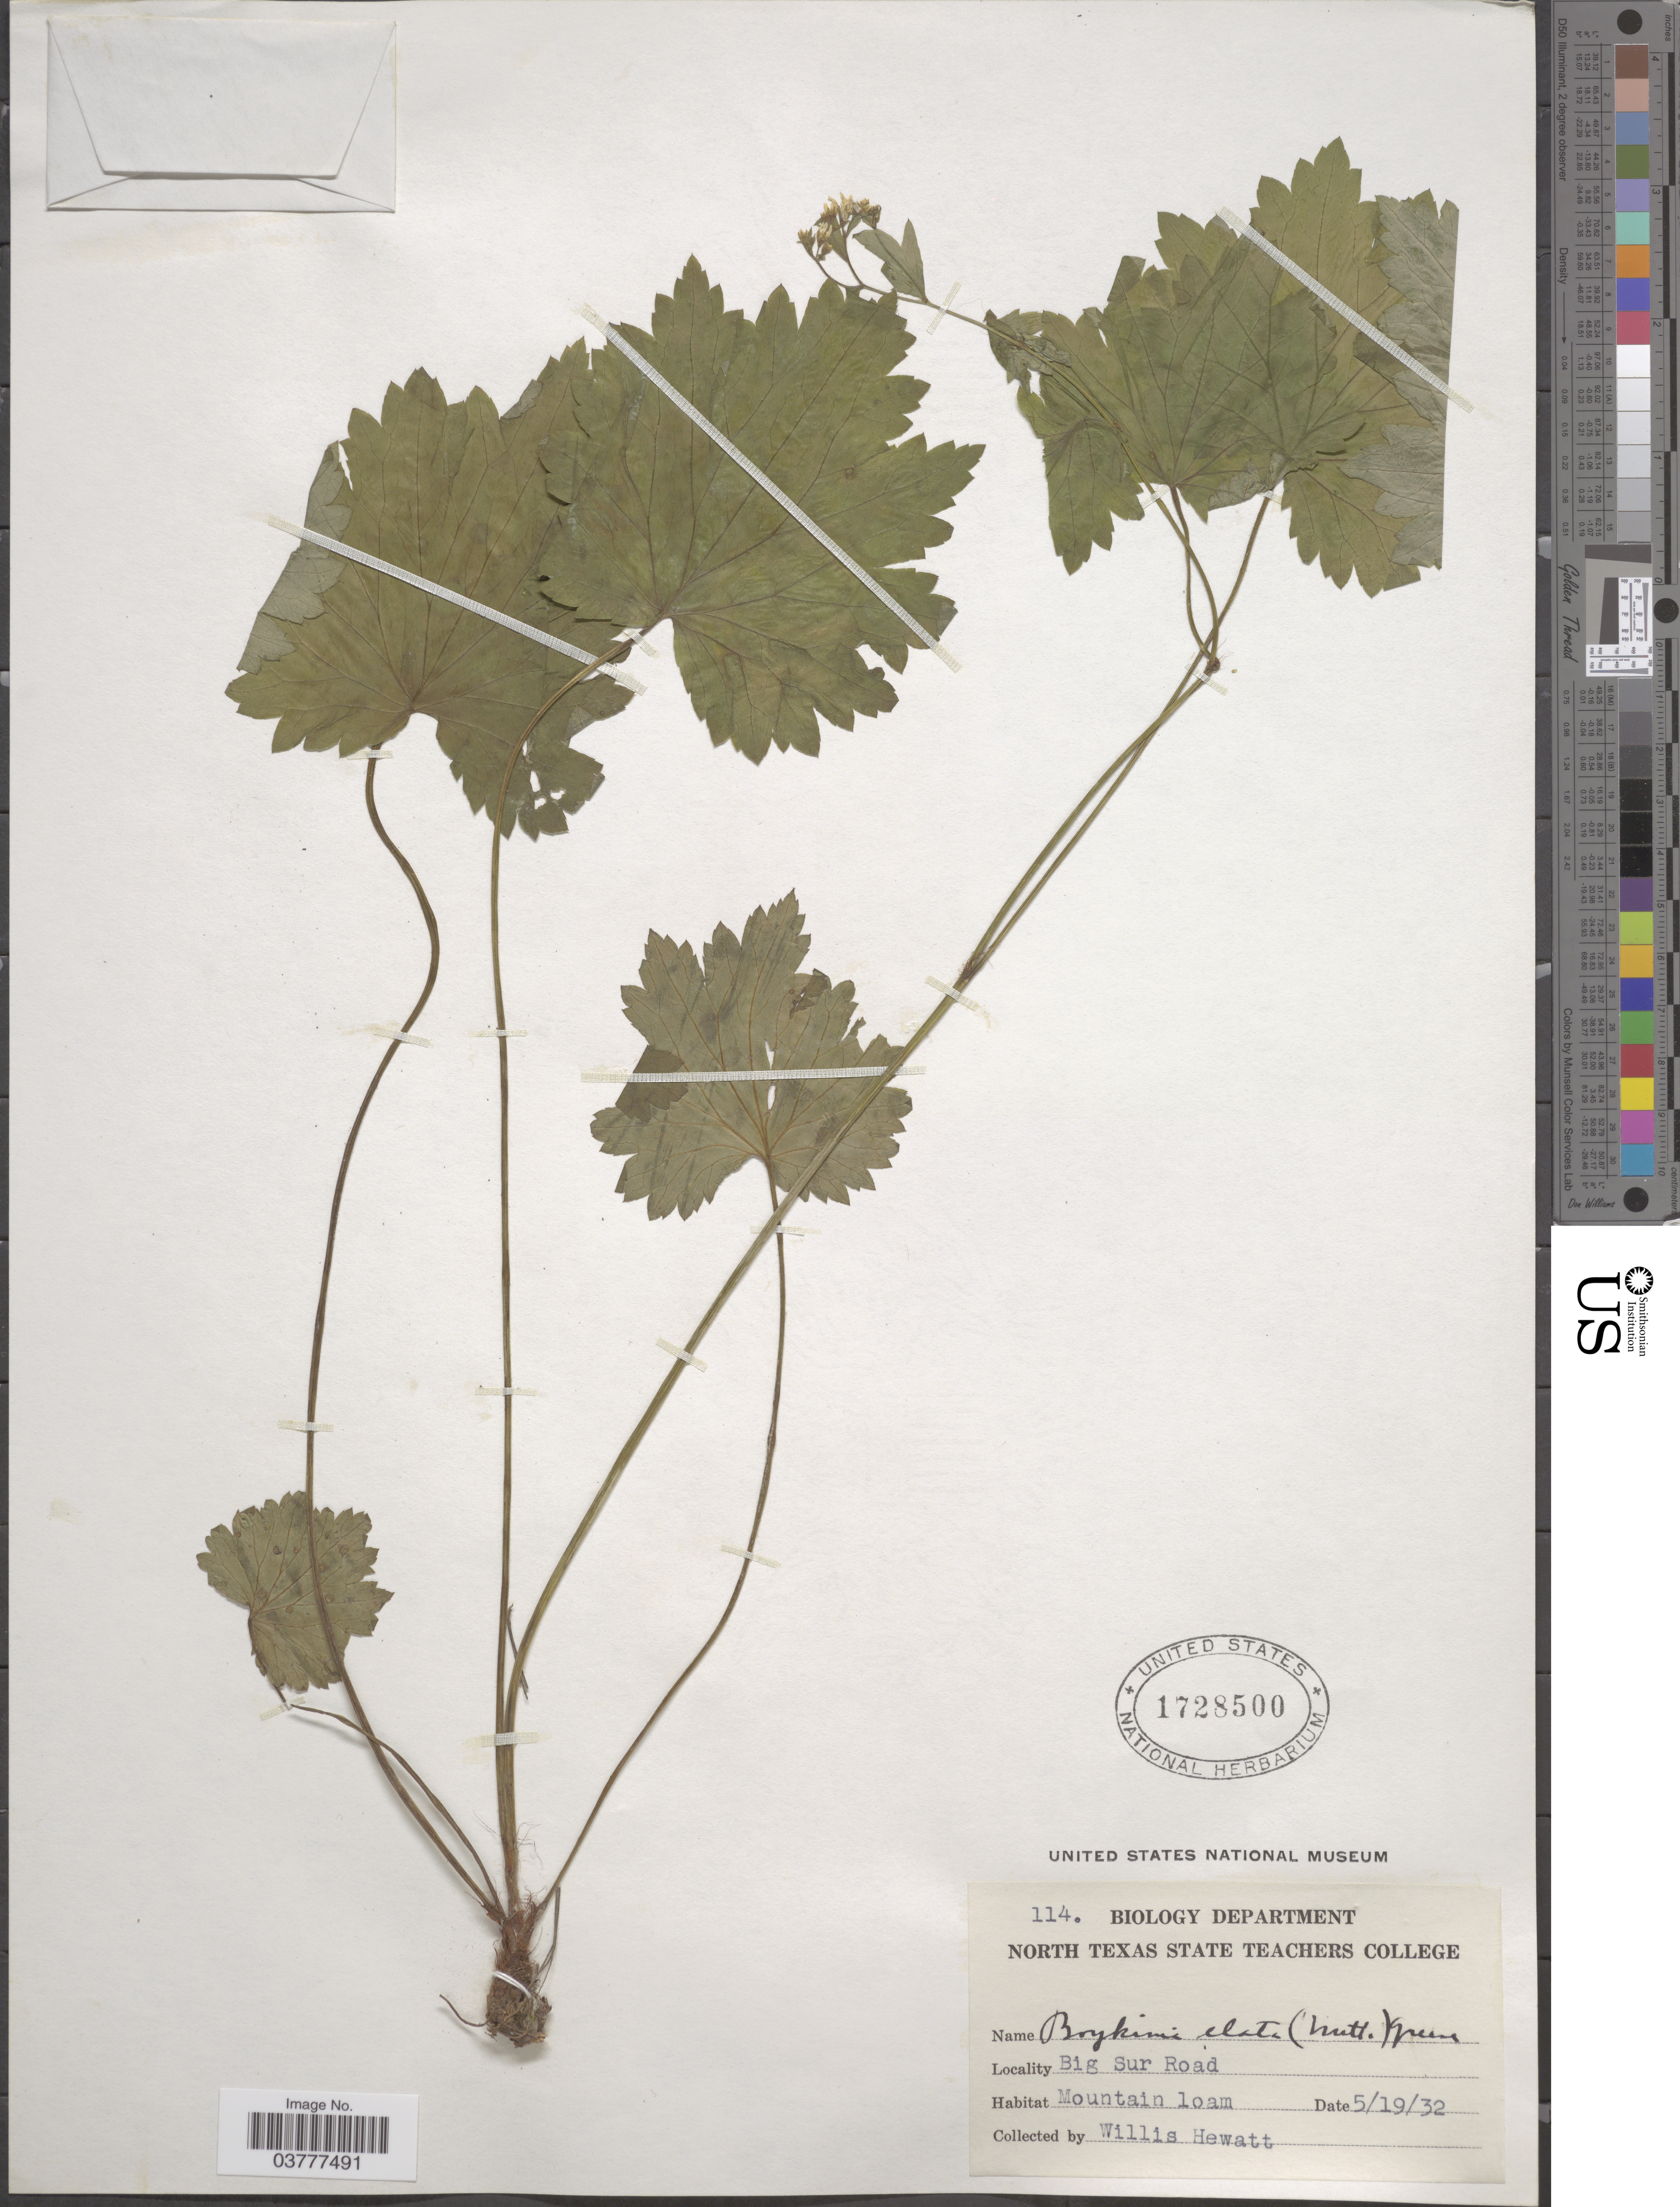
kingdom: Plantae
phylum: Tracheophyta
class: Magnoliopsida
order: Saxifragales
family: Saxifragaceae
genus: Boykinia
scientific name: Boykinia elata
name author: Greene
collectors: W. Hewatt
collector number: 114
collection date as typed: Transcribed d/m/y: 19/5/32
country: United States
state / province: Texas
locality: Big Sur Road.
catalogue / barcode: US 1728500